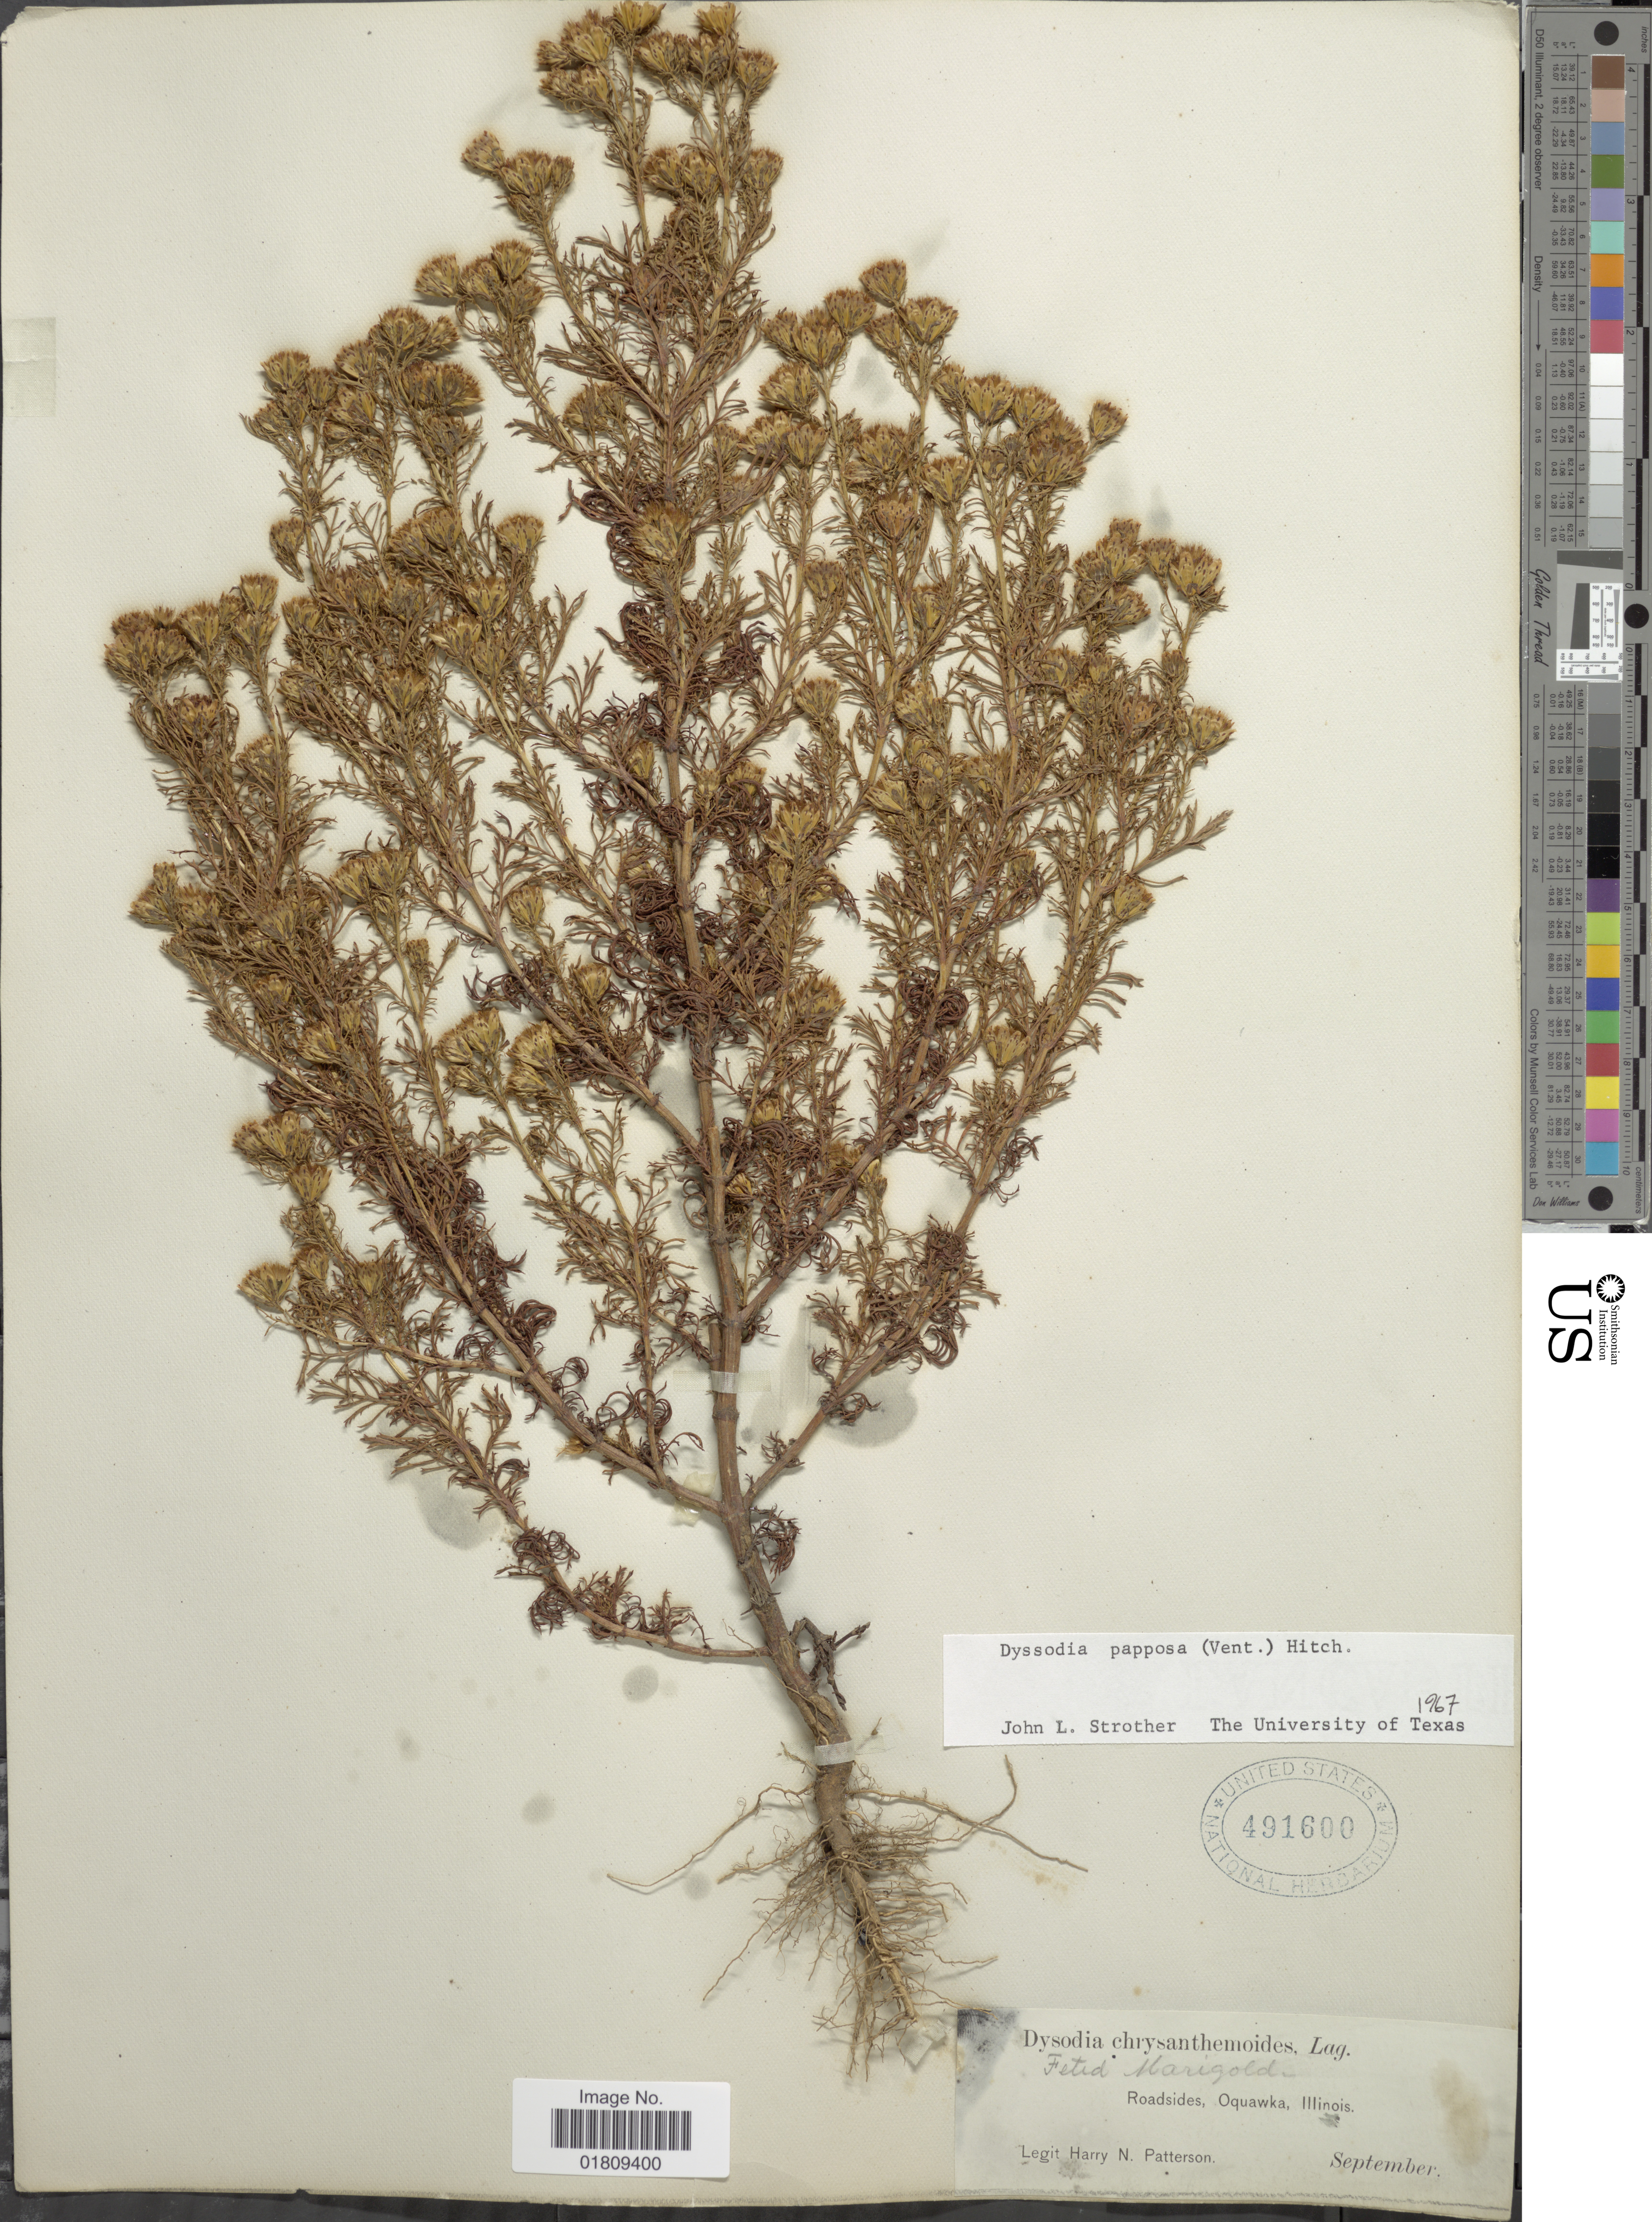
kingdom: Plantae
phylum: Tracheophyta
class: Magnoliopsida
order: Asterales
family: Asteraceae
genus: Dyssodia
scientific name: Dyssodia papposa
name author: (Vent.) Hitchc.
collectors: H. N. Patterson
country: United States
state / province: Illinois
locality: Roadsides, Oquawka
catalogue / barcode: US 491600